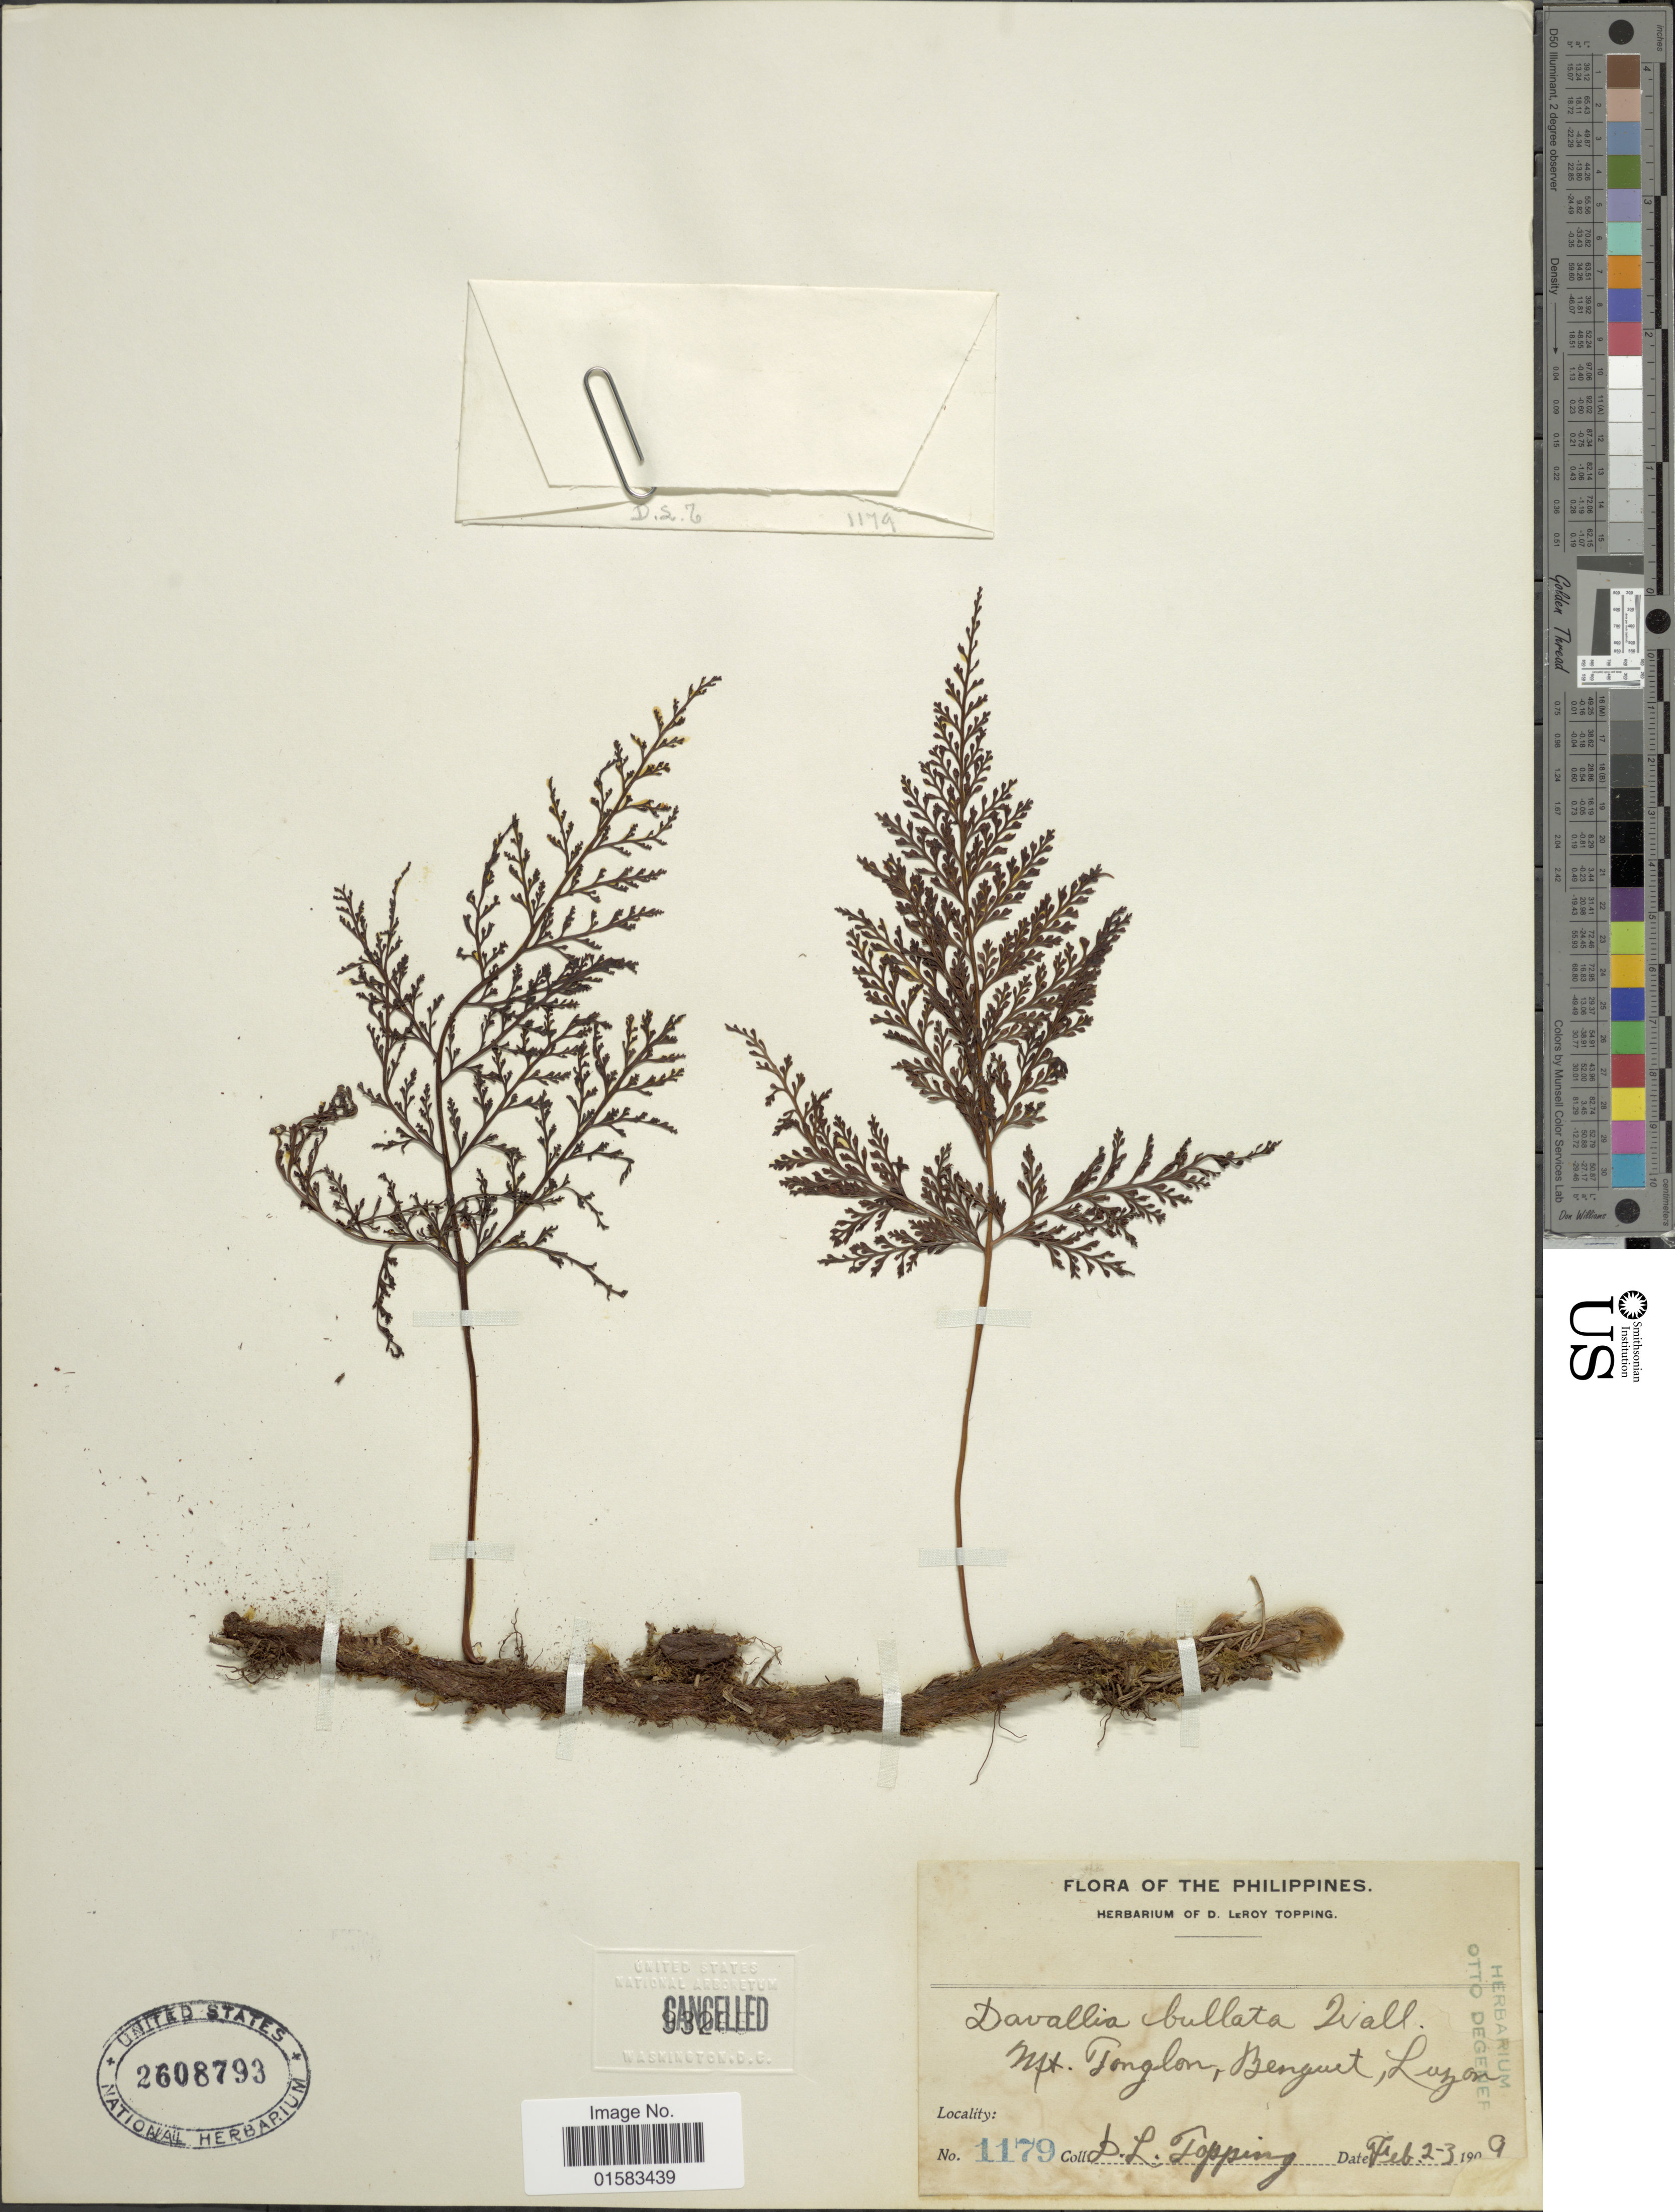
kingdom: Plantae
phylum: Tracheophyta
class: Polypodiopsida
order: Polypodiales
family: Davalliaceae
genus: Davallia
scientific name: Davallia trichomanoides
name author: Blume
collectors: D. L. Topping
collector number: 1179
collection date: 1909-02-02/1909-02-03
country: Philippines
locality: Mt. Tonglon, Benguet Luzon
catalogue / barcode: US 2608793